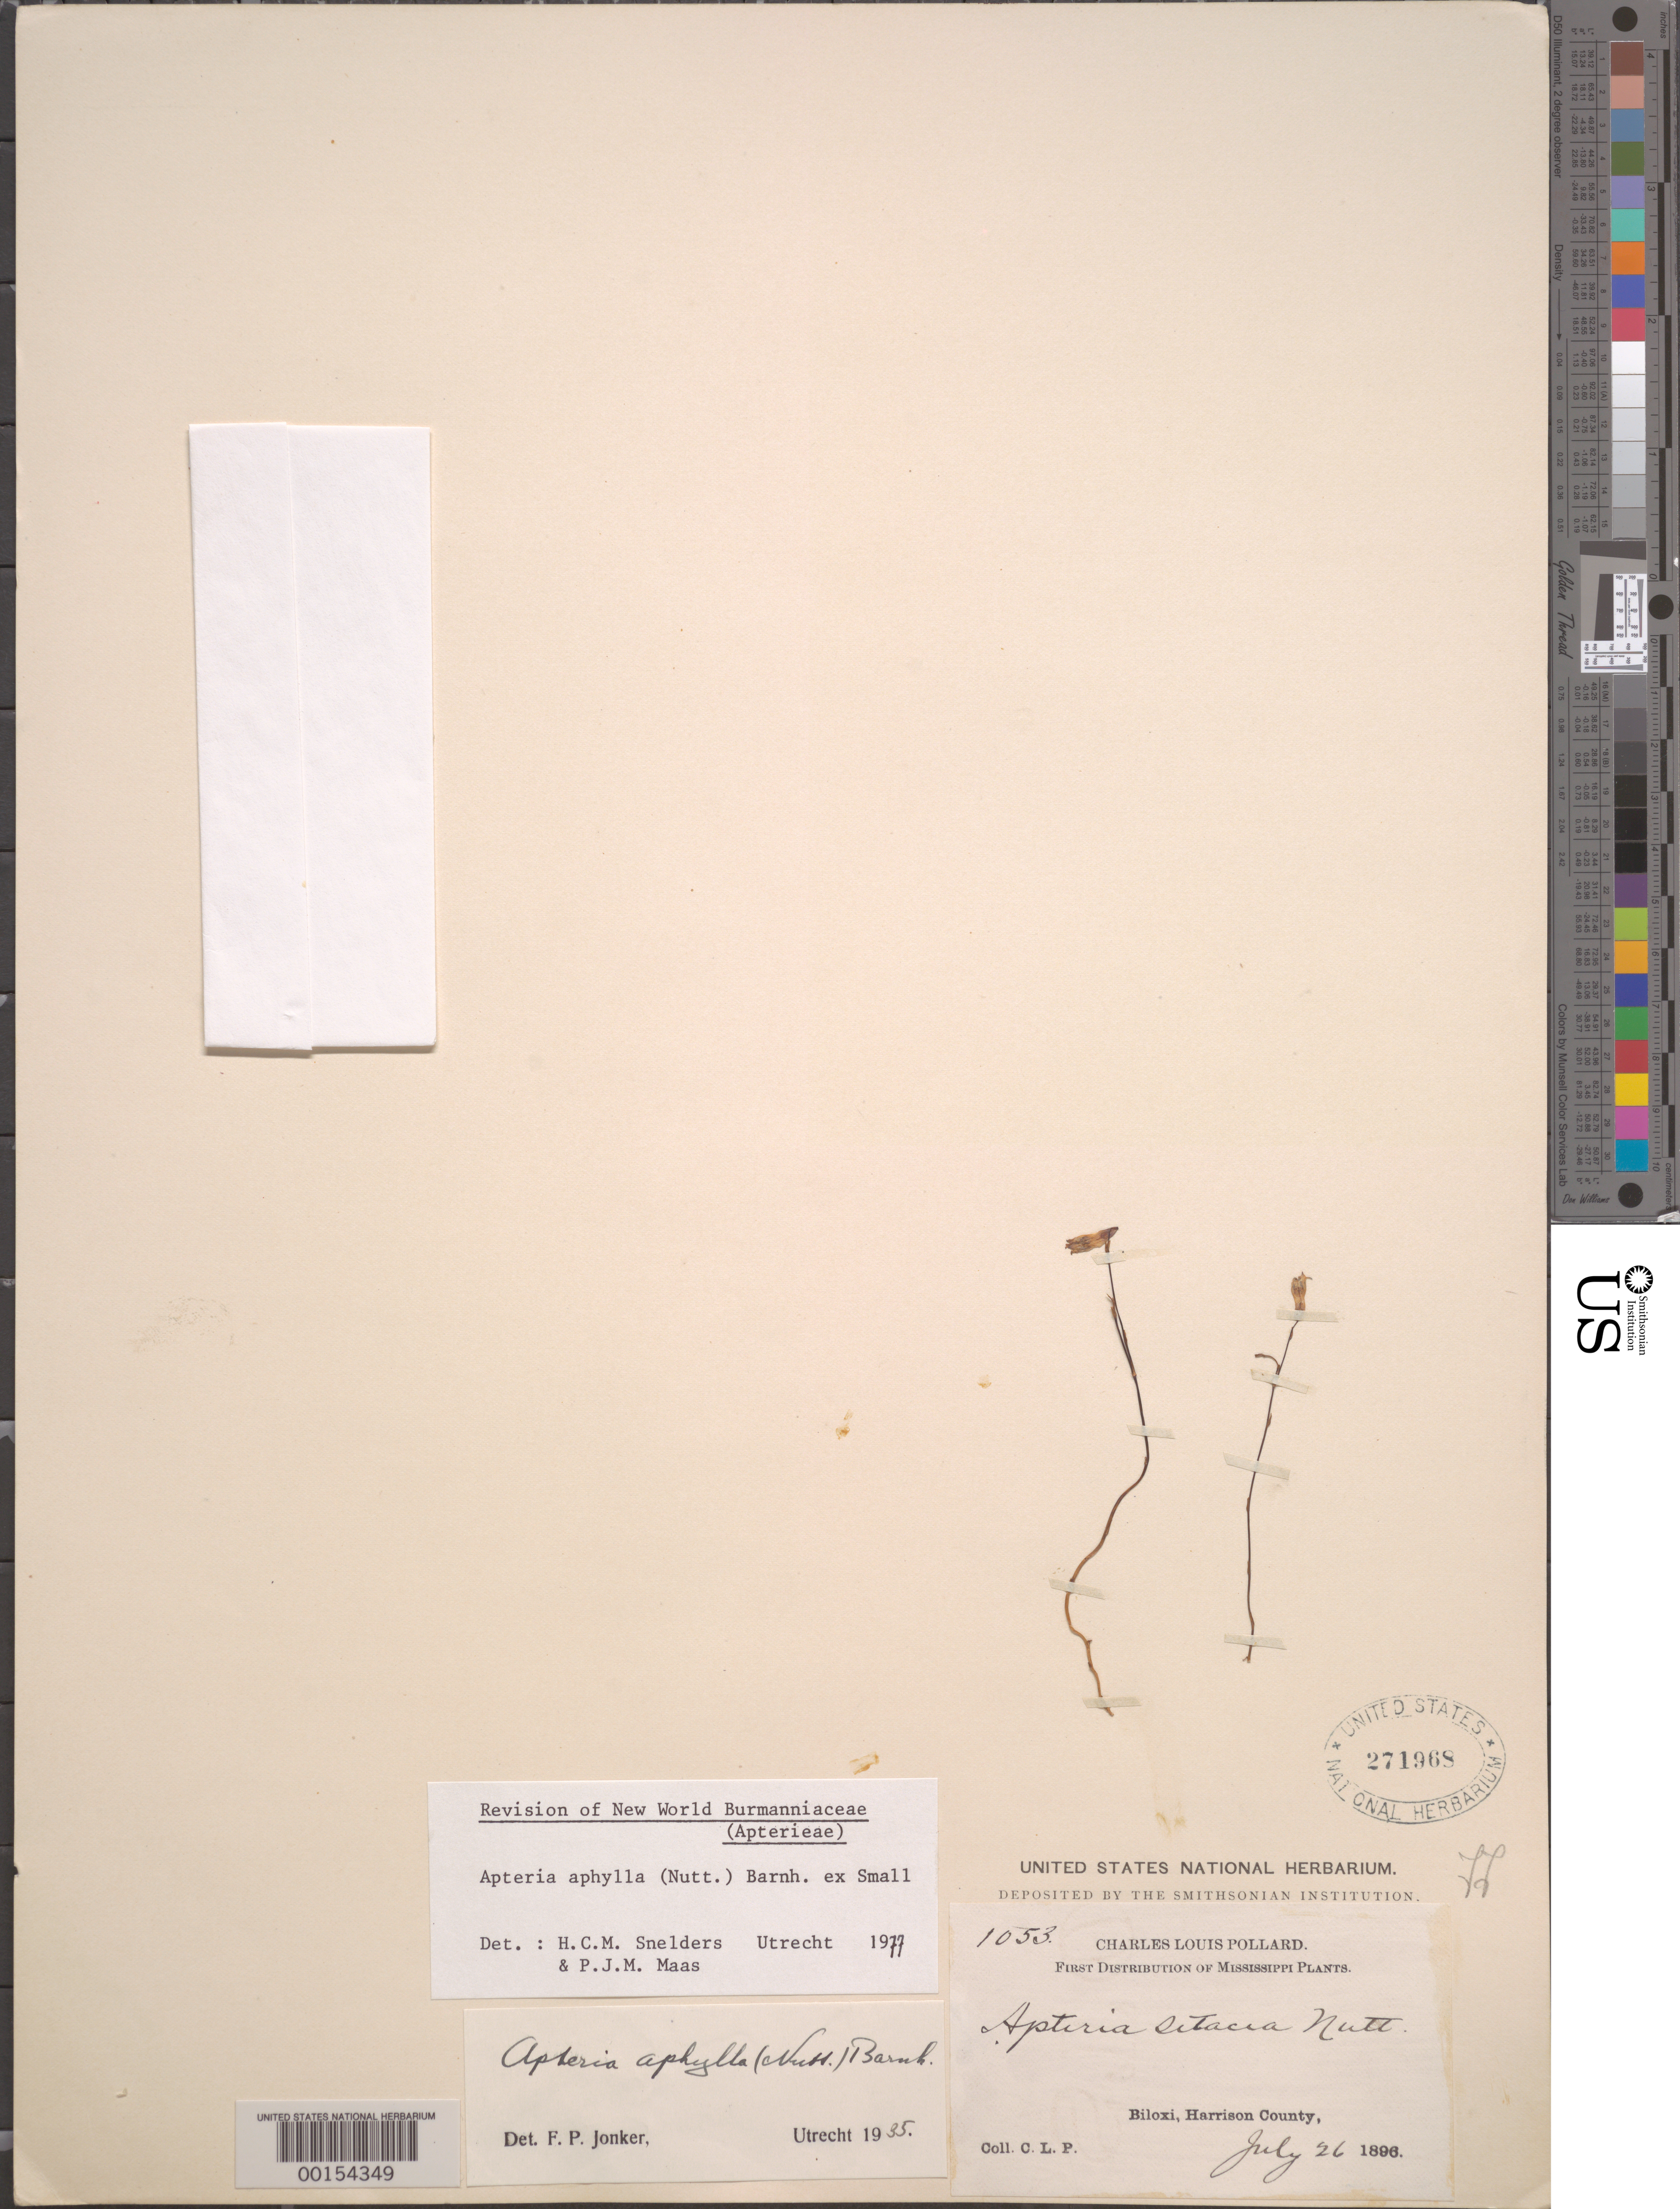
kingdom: Plantae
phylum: Tracheophyta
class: Liliopsida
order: Dioscoreales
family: Burmanniaceae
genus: Apteria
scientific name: Apteria aphylla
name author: (Nutt.) Barnhart ex Small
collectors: C. L. Pollard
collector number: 1053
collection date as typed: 26 Jul 1896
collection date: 1896-07-26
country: United States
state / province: Mississippi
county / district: Harrison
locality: Biloxi. [state originally recorded as michigan.]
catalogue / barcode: US 271968